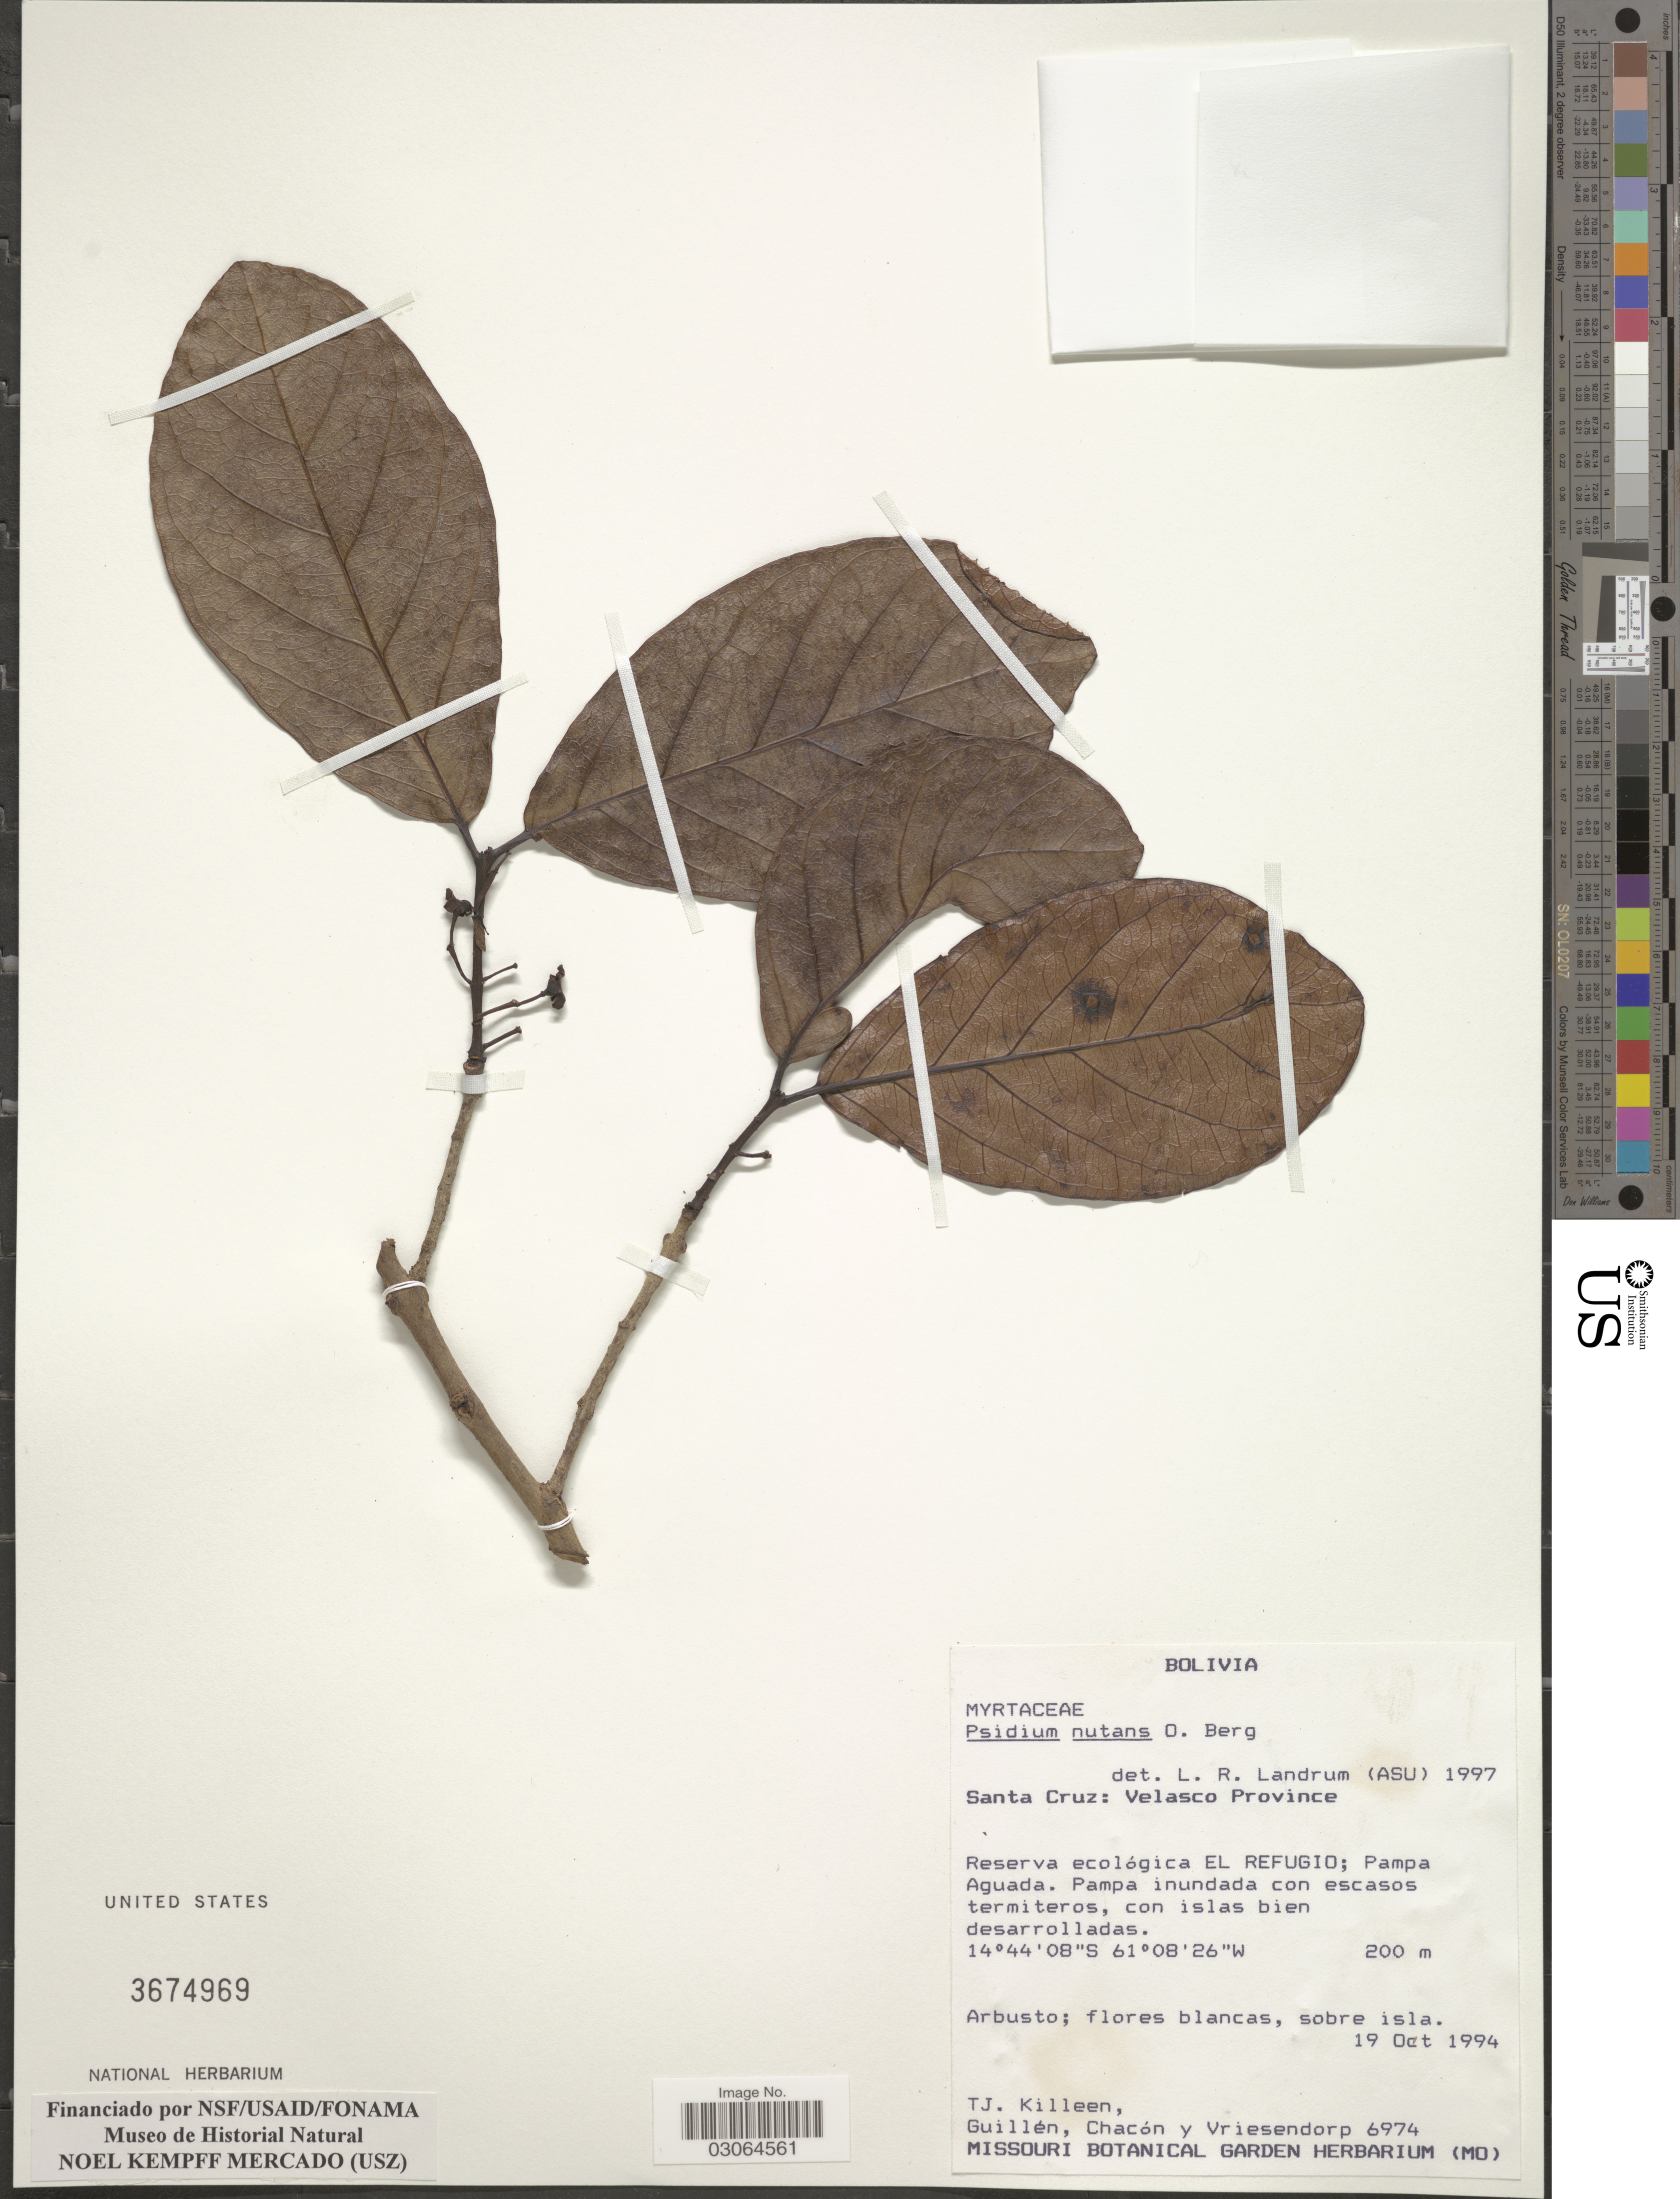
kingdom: Plantae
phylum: Tracheophyta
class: Magnoliopsida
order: Myrtales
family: Myrtaceae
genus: Psidium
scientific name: Psidium nutans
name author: O. Berg in Mart.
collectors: T. J. Killeen, -- Guillen, -. Chacon & Vriesendorp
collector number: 6974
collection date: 1994-10-19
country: Bolivia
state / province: Santa Cruz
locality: Velasco Province, Reserva ecológica El Refugio; Pampa Aguada.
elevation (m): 200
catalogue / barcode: US 3674969